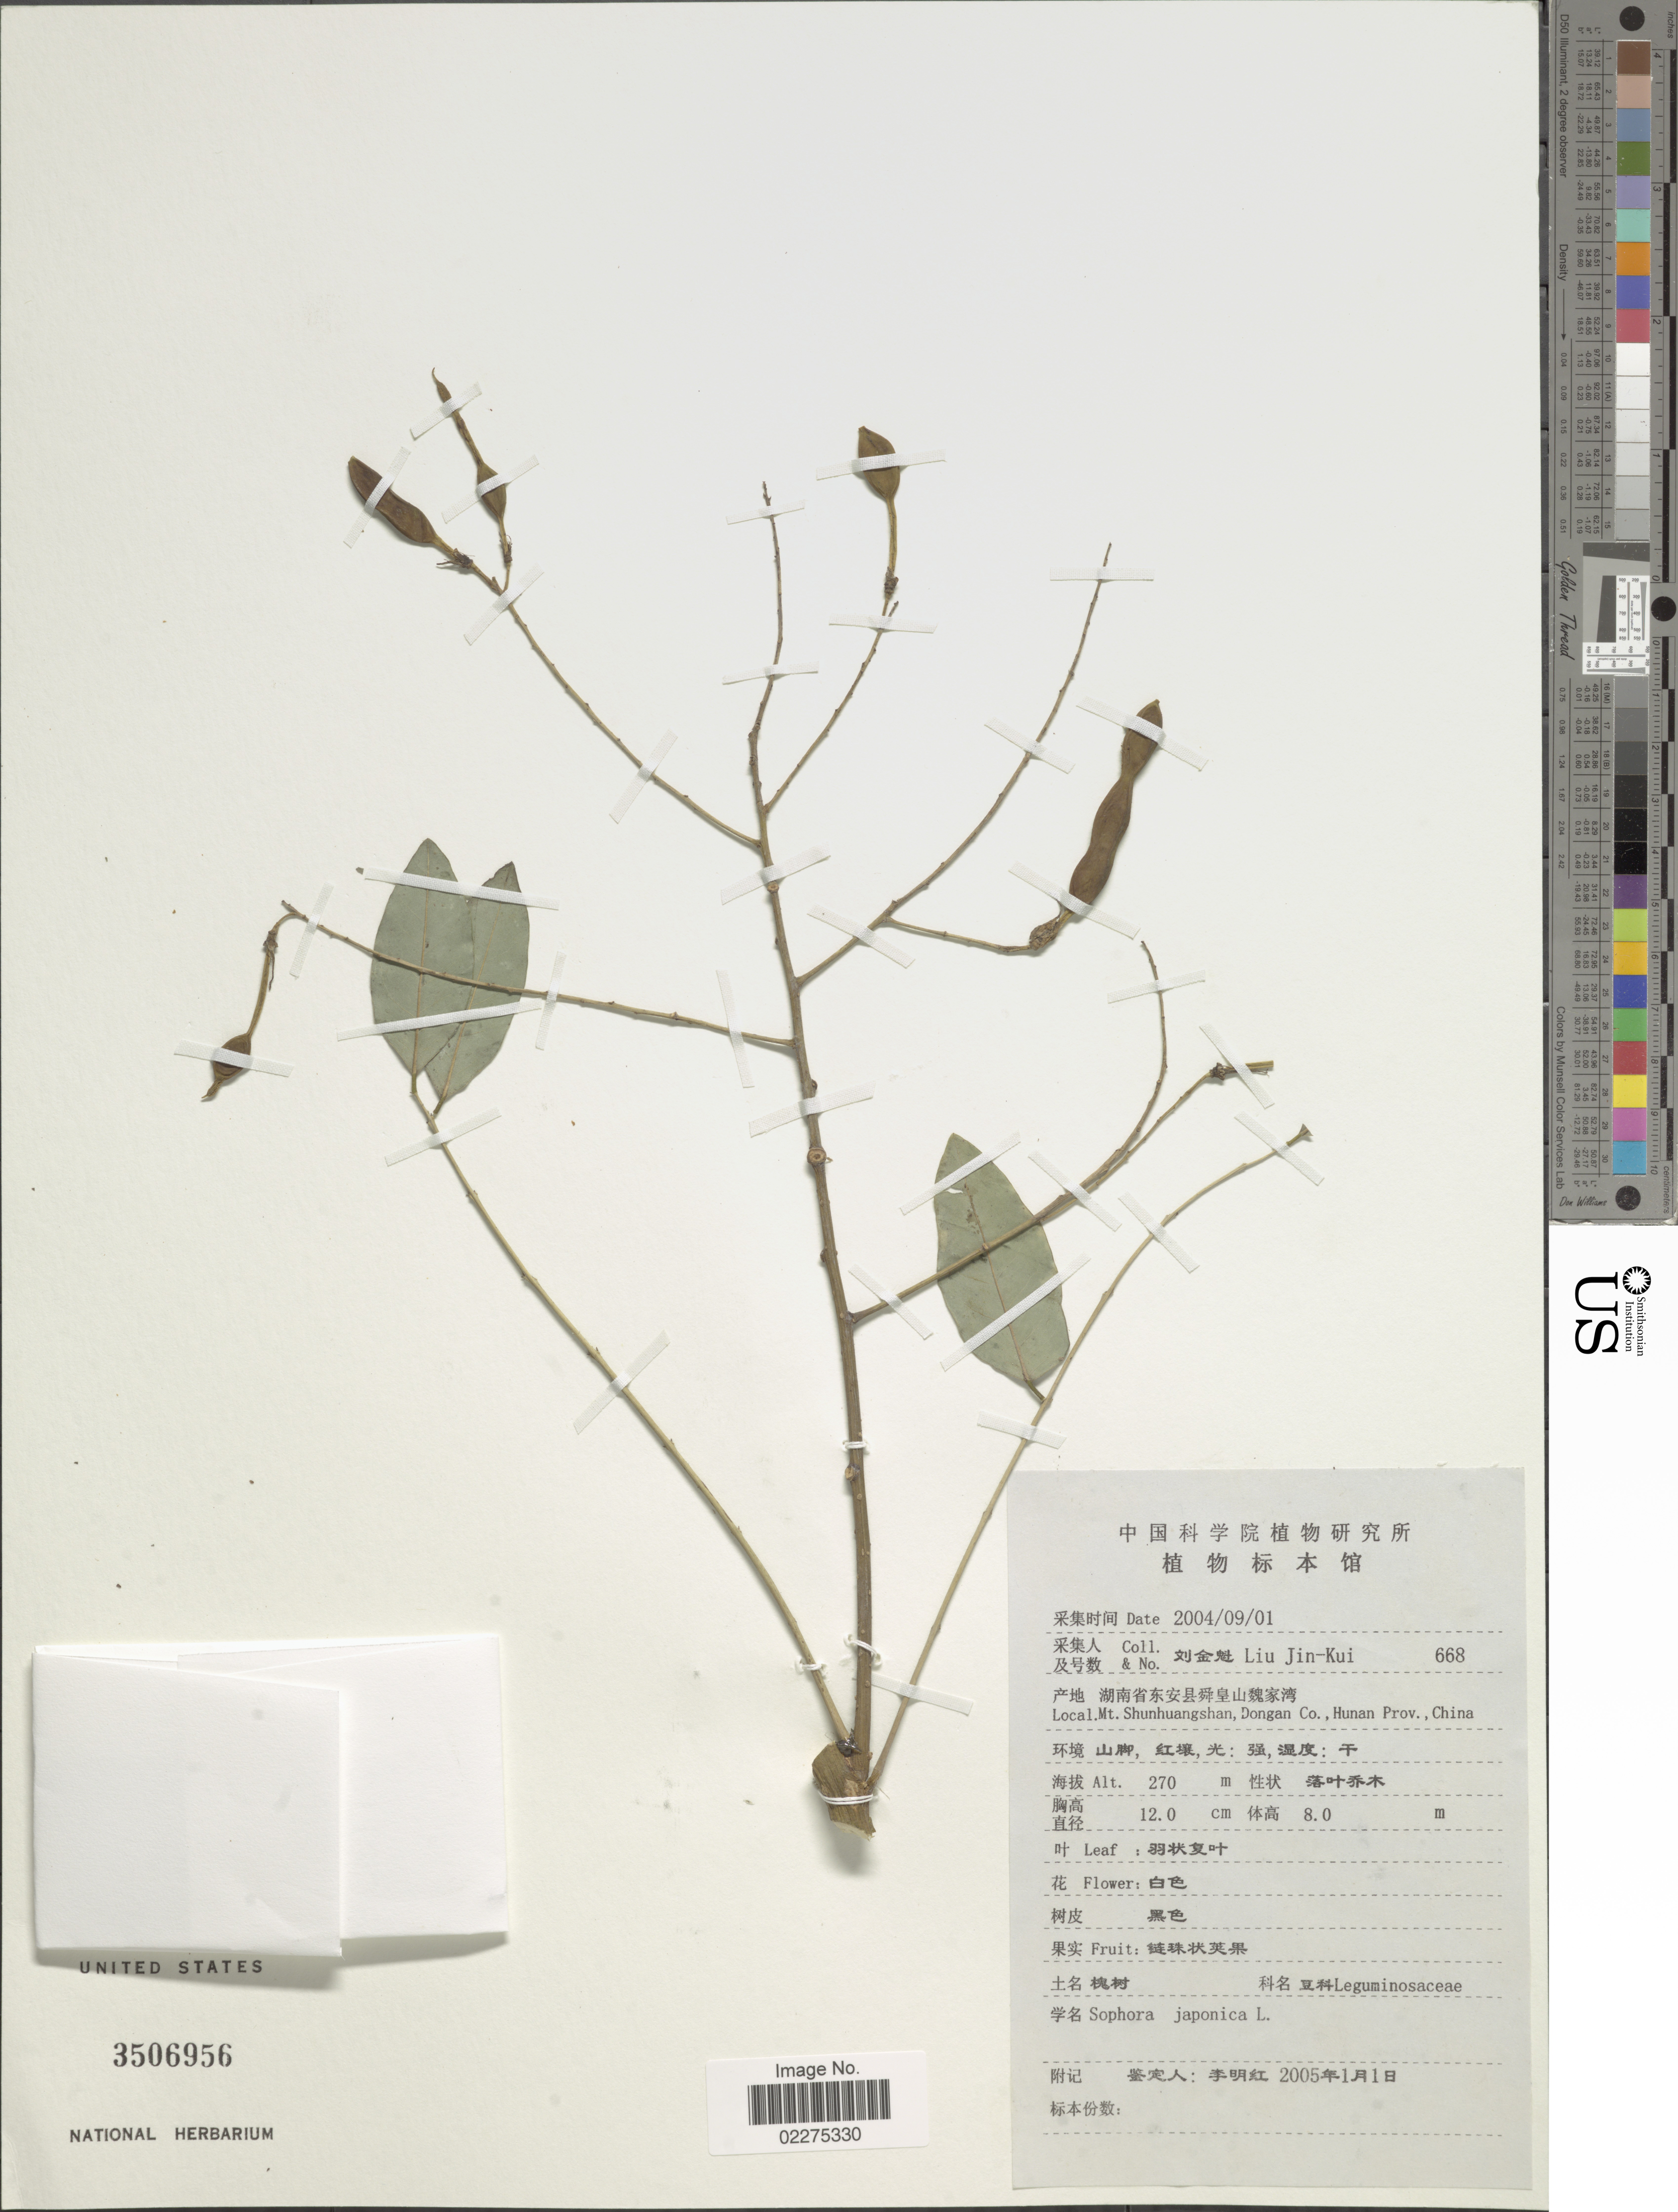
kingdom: Plantae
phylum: Tracheophyta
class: Magnoliopsida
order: Fabales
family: Fabaceae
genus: Sophora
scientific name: Sophora japonica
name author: L.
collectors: Liu Jin-Kui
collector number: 668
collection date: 2004-09-01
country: China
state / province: Hunan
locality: Mt. Shunhuangshan, Dongan Co.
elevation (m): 270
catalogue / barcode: US 3506956